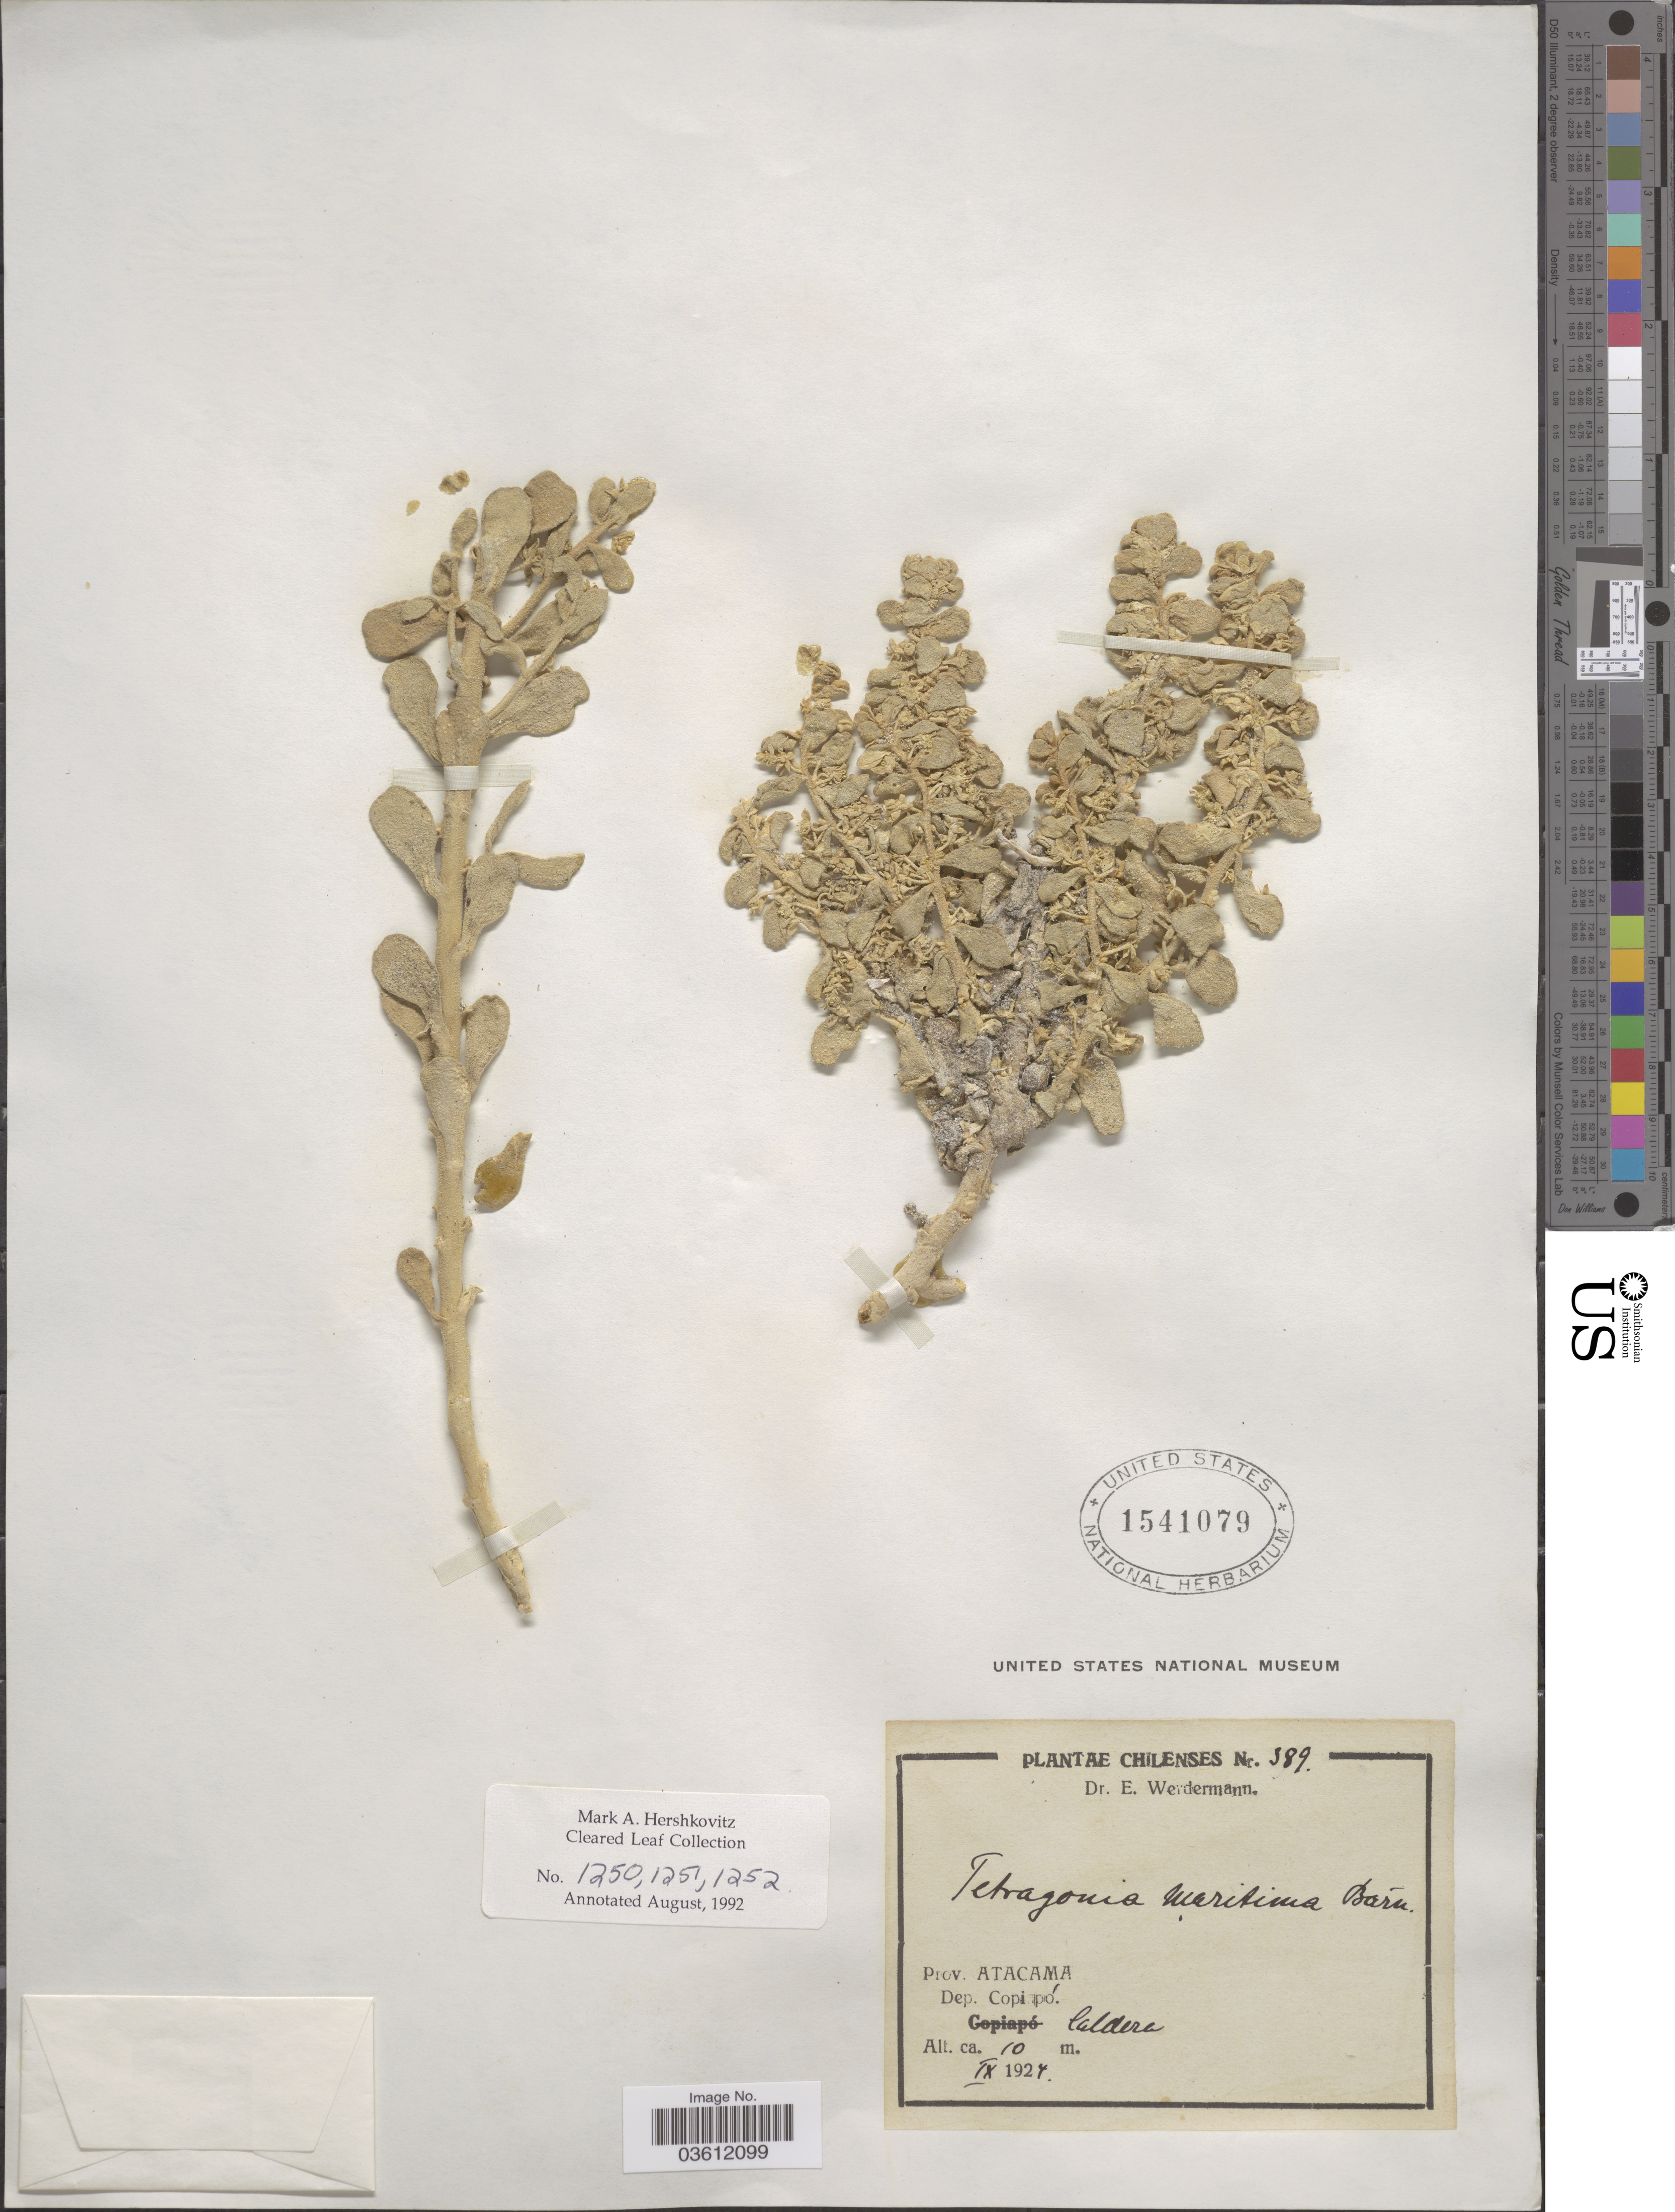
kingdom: Plantae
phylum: Tracheophyta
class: Magnoliopsida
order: Caryophyllales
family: Aizoaceae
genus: Tetragonia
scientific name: Tetragonia maritima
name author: Barnéoud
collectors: E. Werdermann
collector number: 389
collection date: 1927-09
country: Chile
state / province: Atacama (III)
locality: Prov. Atacama. Dep. Copiapó. Caldera.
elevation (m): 10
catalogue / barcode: US 1541079